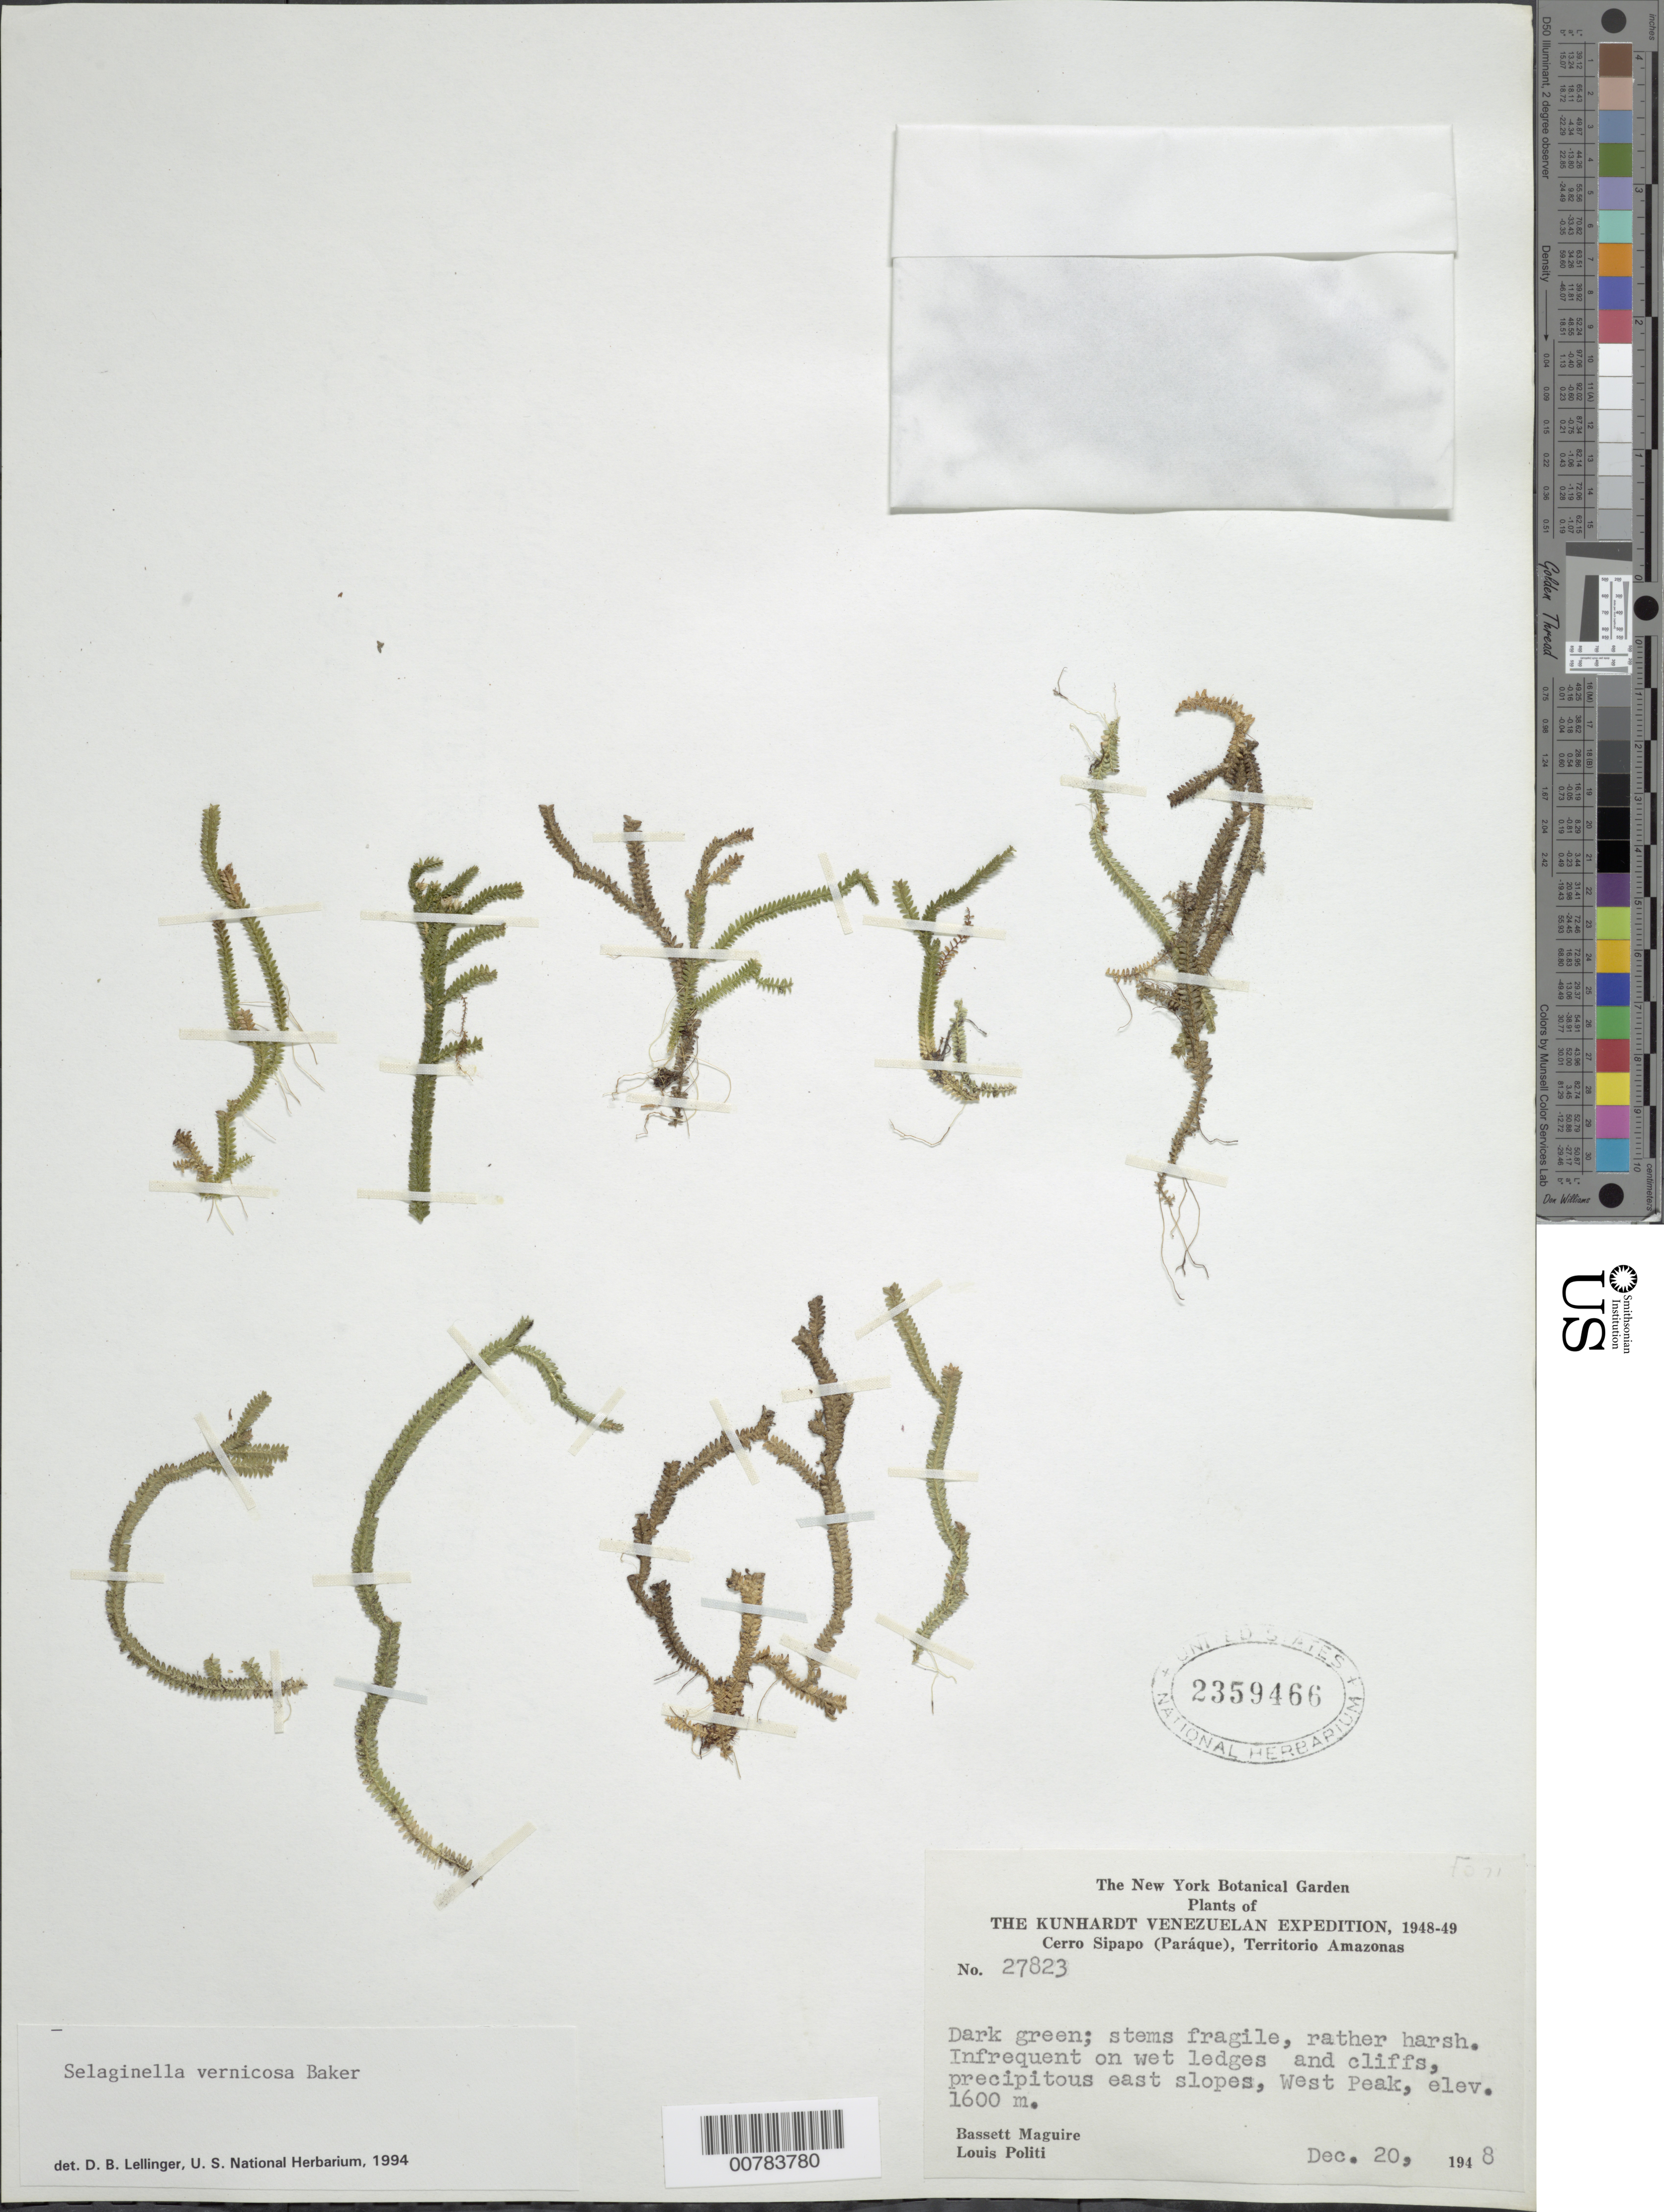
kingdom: Plantae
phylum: Tracheophyta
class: Lycopodiopsida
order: Selaginellales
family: Selaginellaceae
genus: Selaginella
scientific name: Selaginella psittacorrhyncha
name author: Valdespino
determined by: Valdespino, I. A., (PMA), Universidad de Panama (PANAMA)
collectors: B. Maguire & L. Politi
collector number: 27823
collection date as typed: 20-Dec-48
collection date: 1948-12-20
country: Venezuela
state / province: Amazonas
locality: Cerro Sipapo (Paráque), West Peak, east slopes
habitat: Wet ledges and cliffs, precipitous slopes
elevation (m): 1600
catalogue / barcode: US 2359466